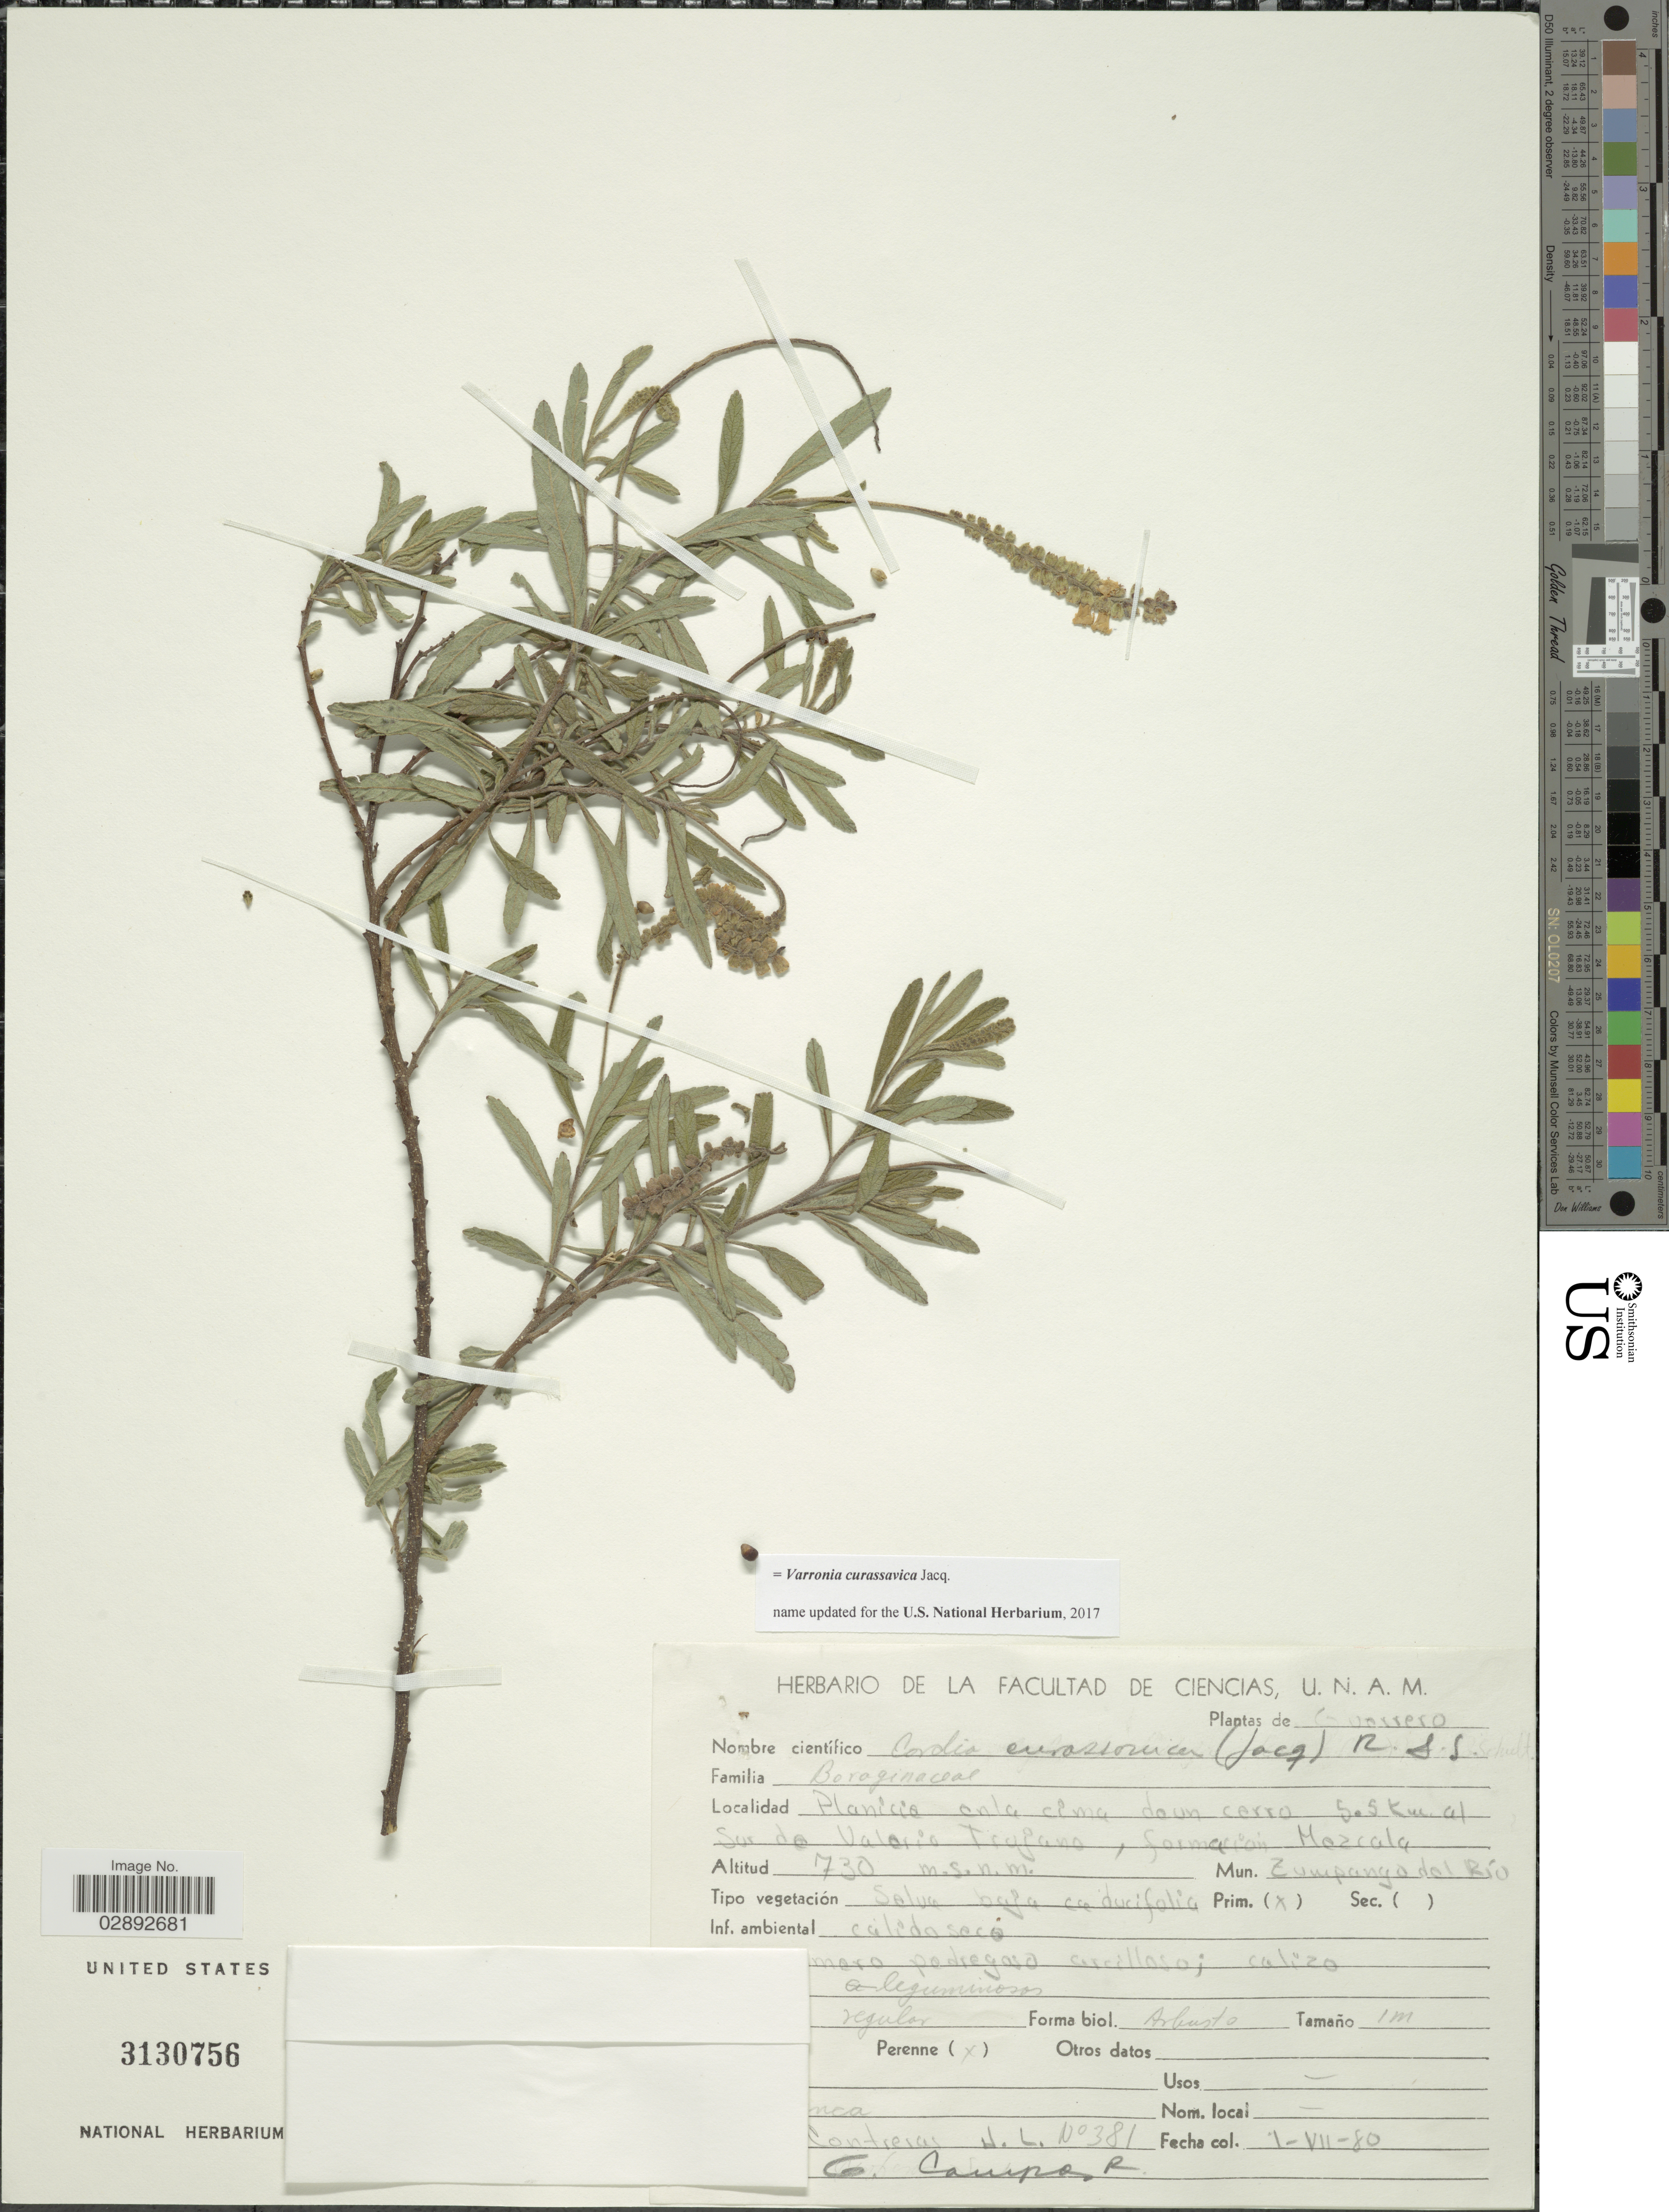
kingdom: Plantae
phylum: Tracheophyta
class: Magnoliopsida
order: Boraginales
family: Cordiaceae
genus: Varronia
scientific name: Varronia curassavica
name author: Jacq.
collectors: Contreras & G. Campos R.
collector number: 381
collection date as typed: Transcribed d/m/y: 1/7/80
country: Mexico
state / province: Guerrero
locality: Planicia entee cema daun cerro 5.5 Km. al Sur do Valerio Trujano, formacion Hazcala. Mun. Zumpango del Río. [interpreted]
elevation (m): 730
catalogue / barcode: US 3130756